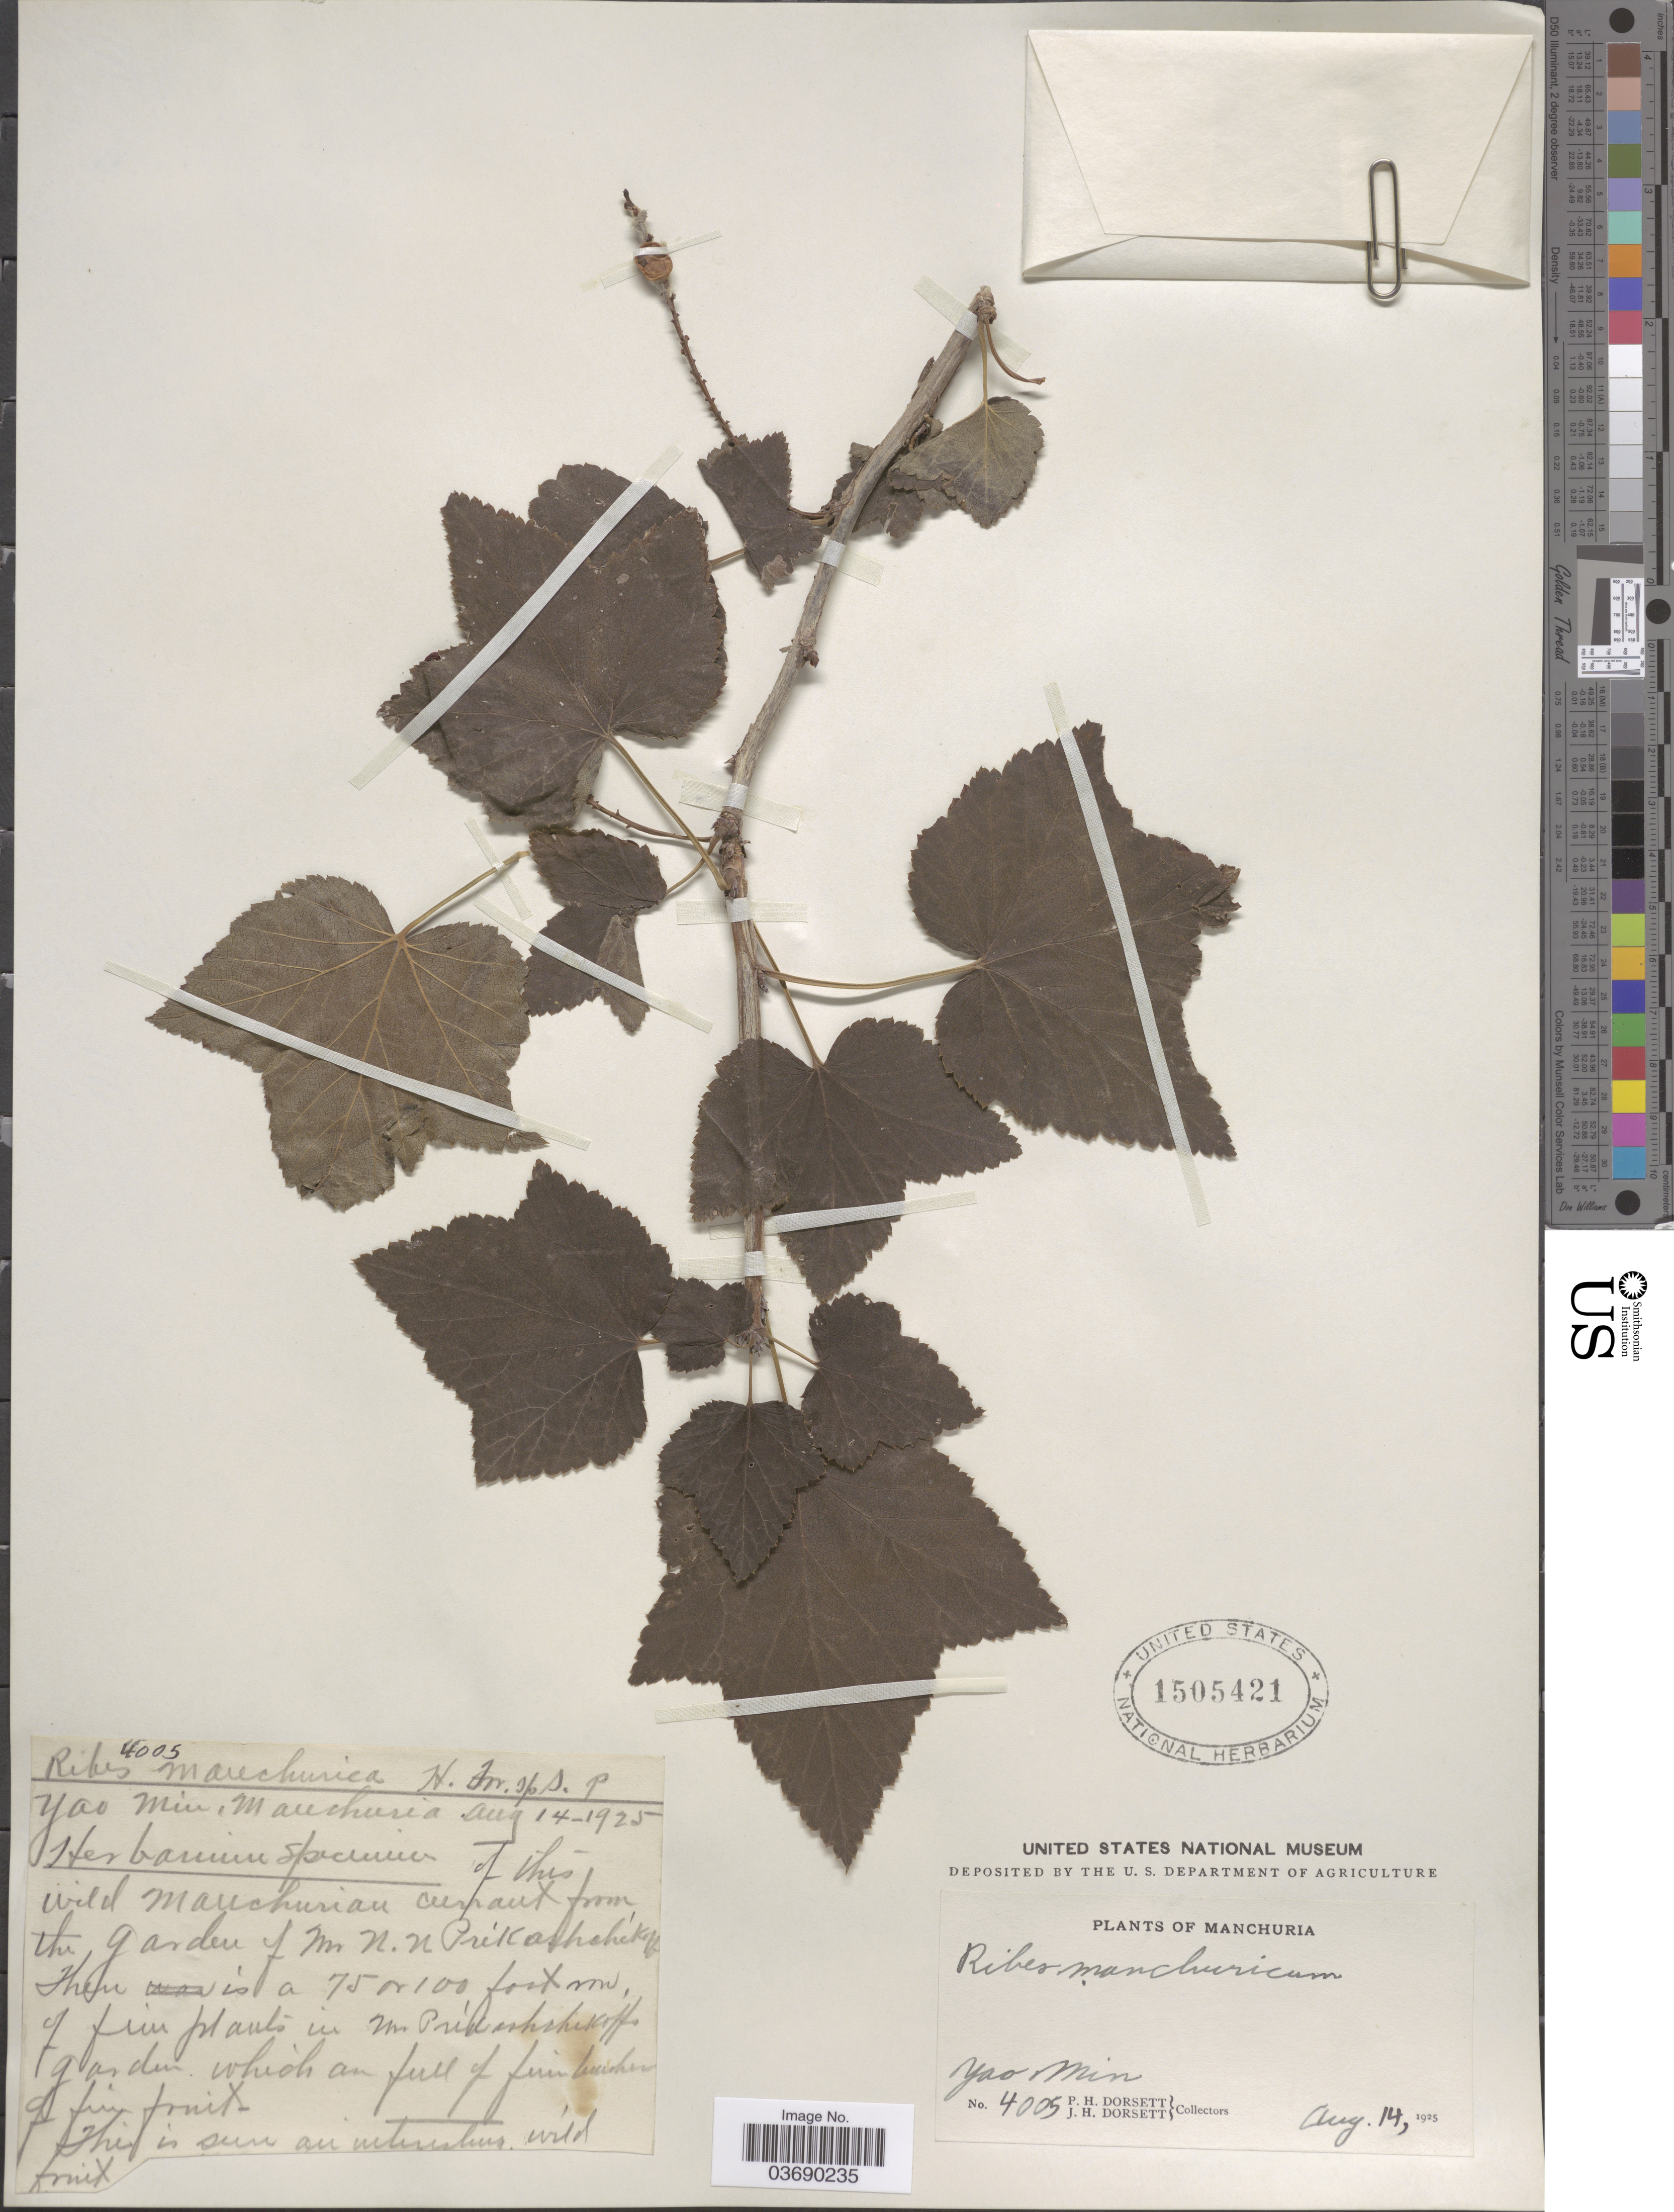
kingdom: Plantae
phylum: Tracheophyta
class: Magnoliopsida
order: Saxifragales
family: Grossulariaceae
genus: Ribes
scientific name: Ribes manshuricum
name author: Kom.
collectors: P. H. Dorsett & J. Dorsett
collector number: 4005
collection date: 1925-08-14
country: China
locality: Manchuria. Yao Min.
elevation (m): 23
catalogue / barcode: US 1505421